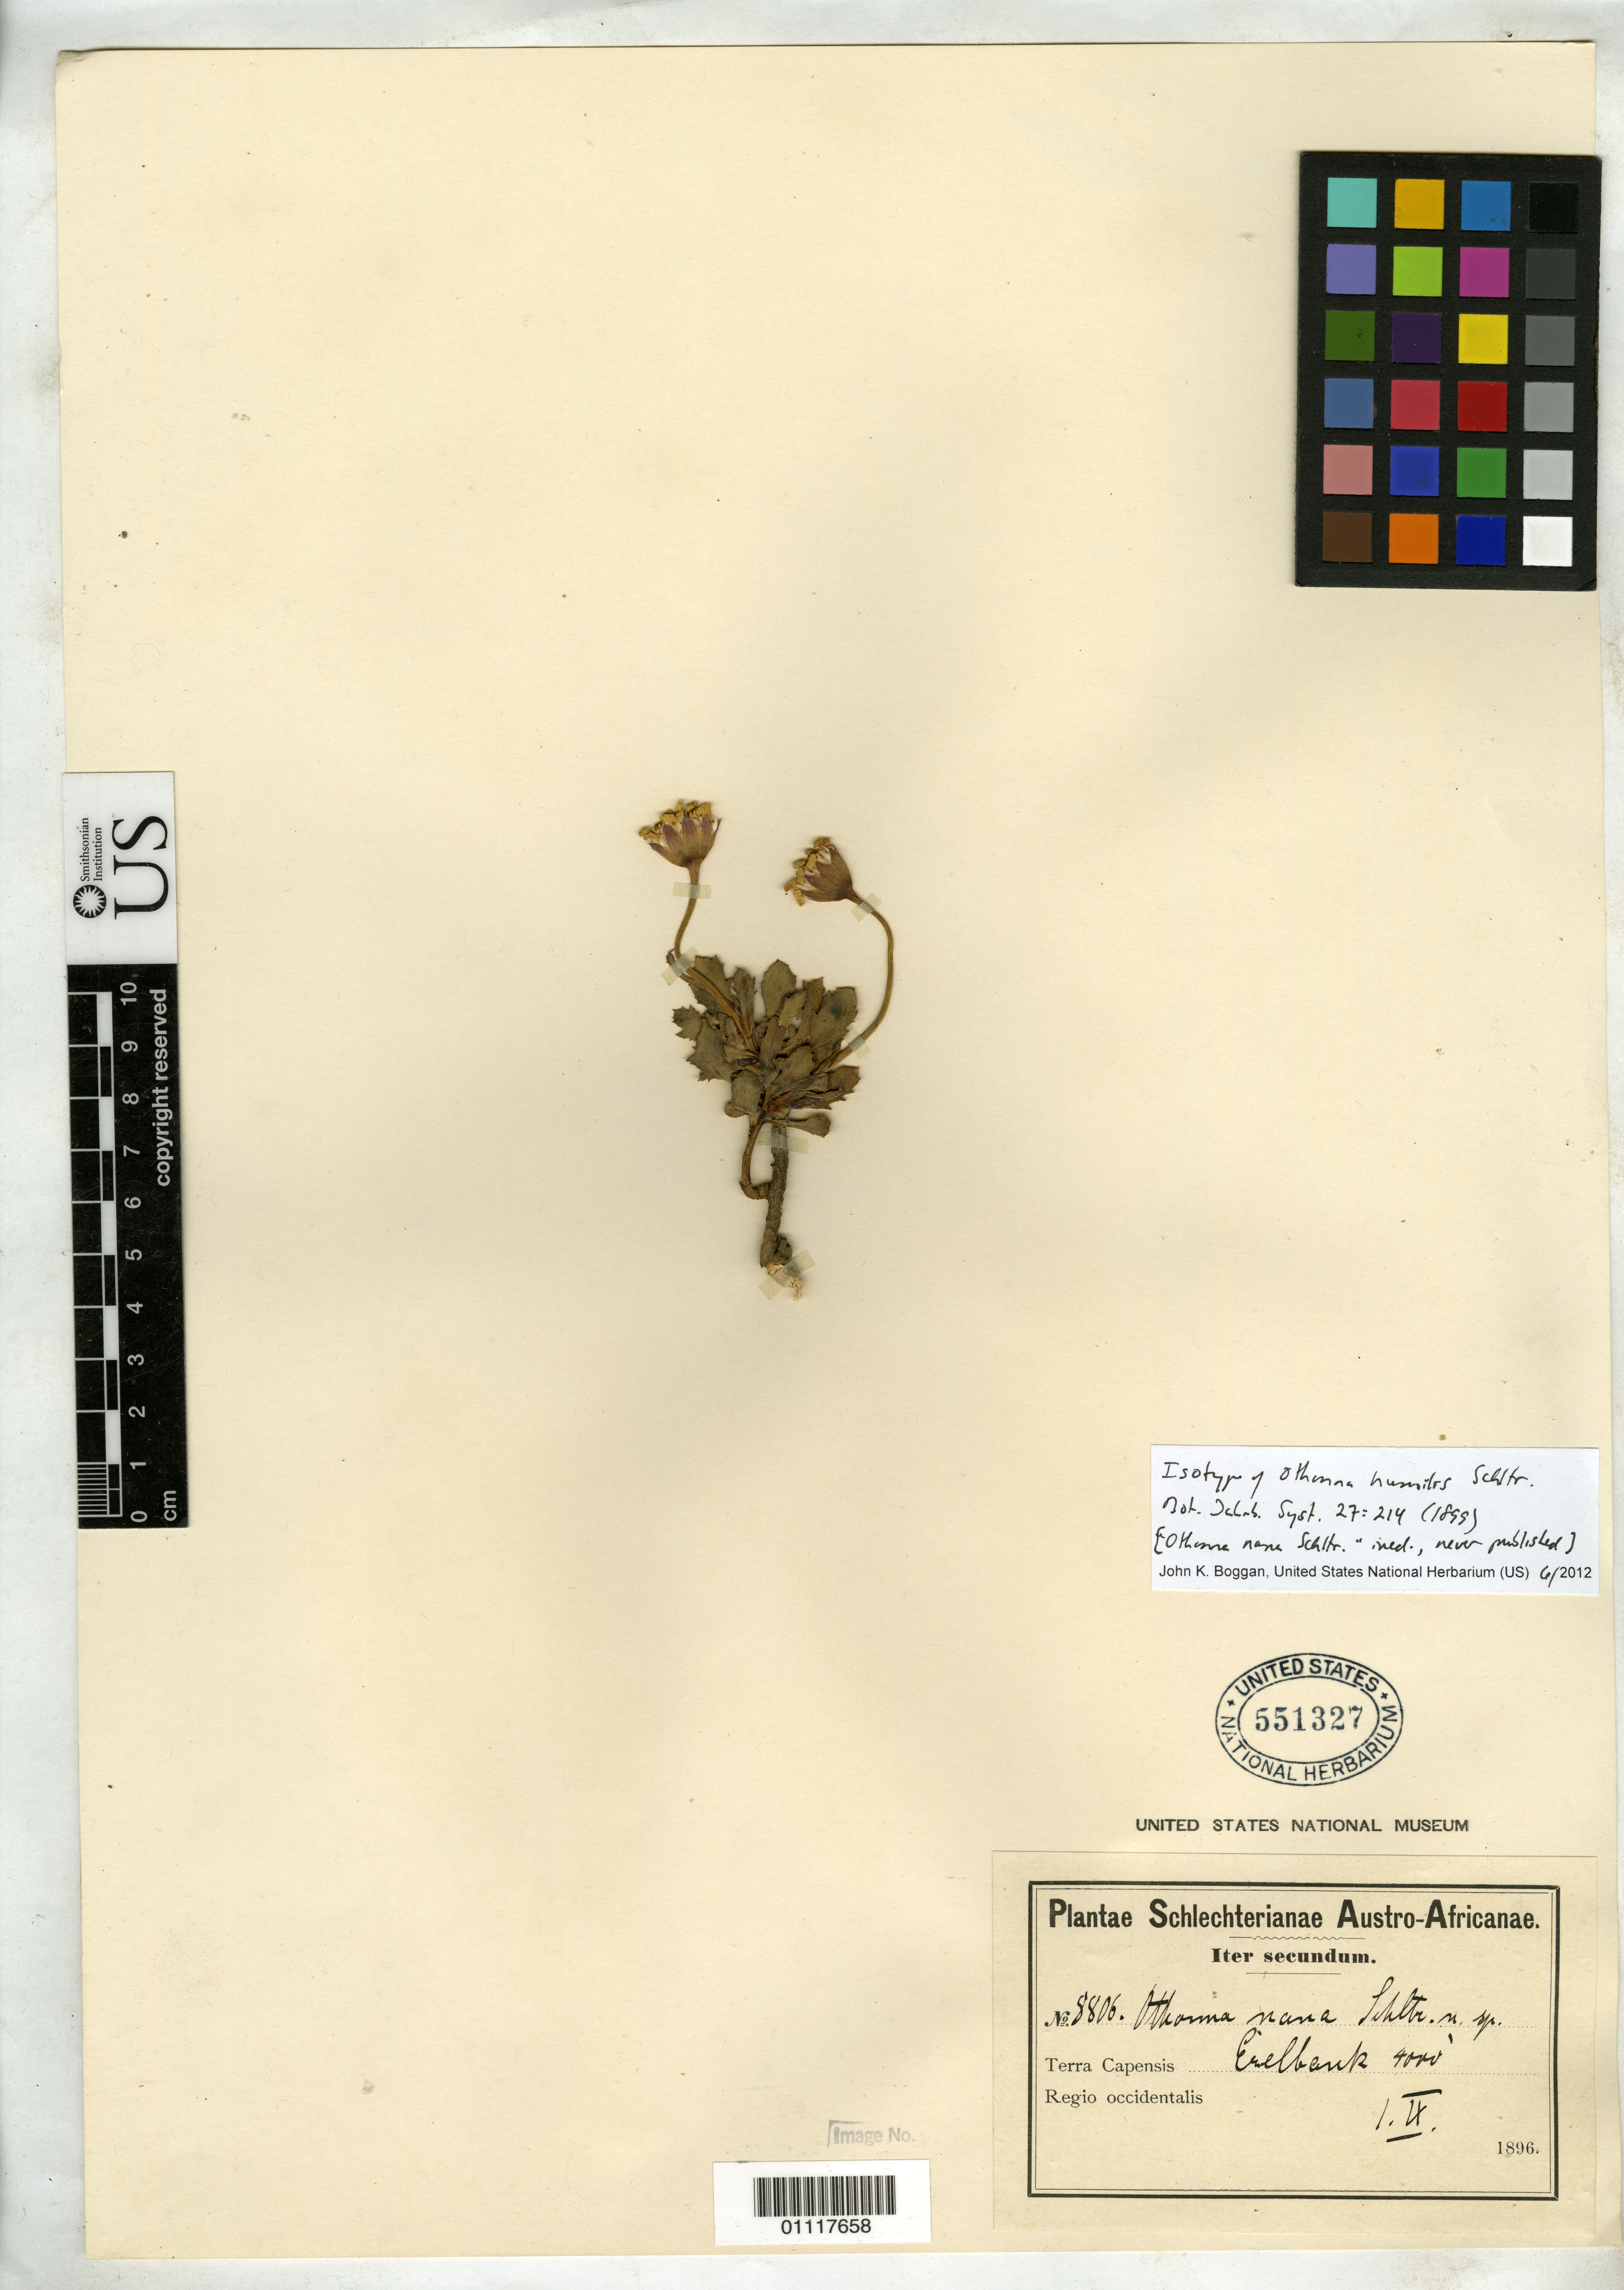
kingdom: Plantae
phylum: Tracheophyta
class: Magnoliopsida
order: Asterales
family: Asteraceae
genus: Othonna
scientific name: Othonna humilis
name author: Schltr.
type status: Isotype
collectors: F. R. R. Schlechter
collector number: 8806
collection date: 1896-06-01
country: South Africa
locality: Erelbank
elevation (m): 1219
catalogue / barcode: US 551327